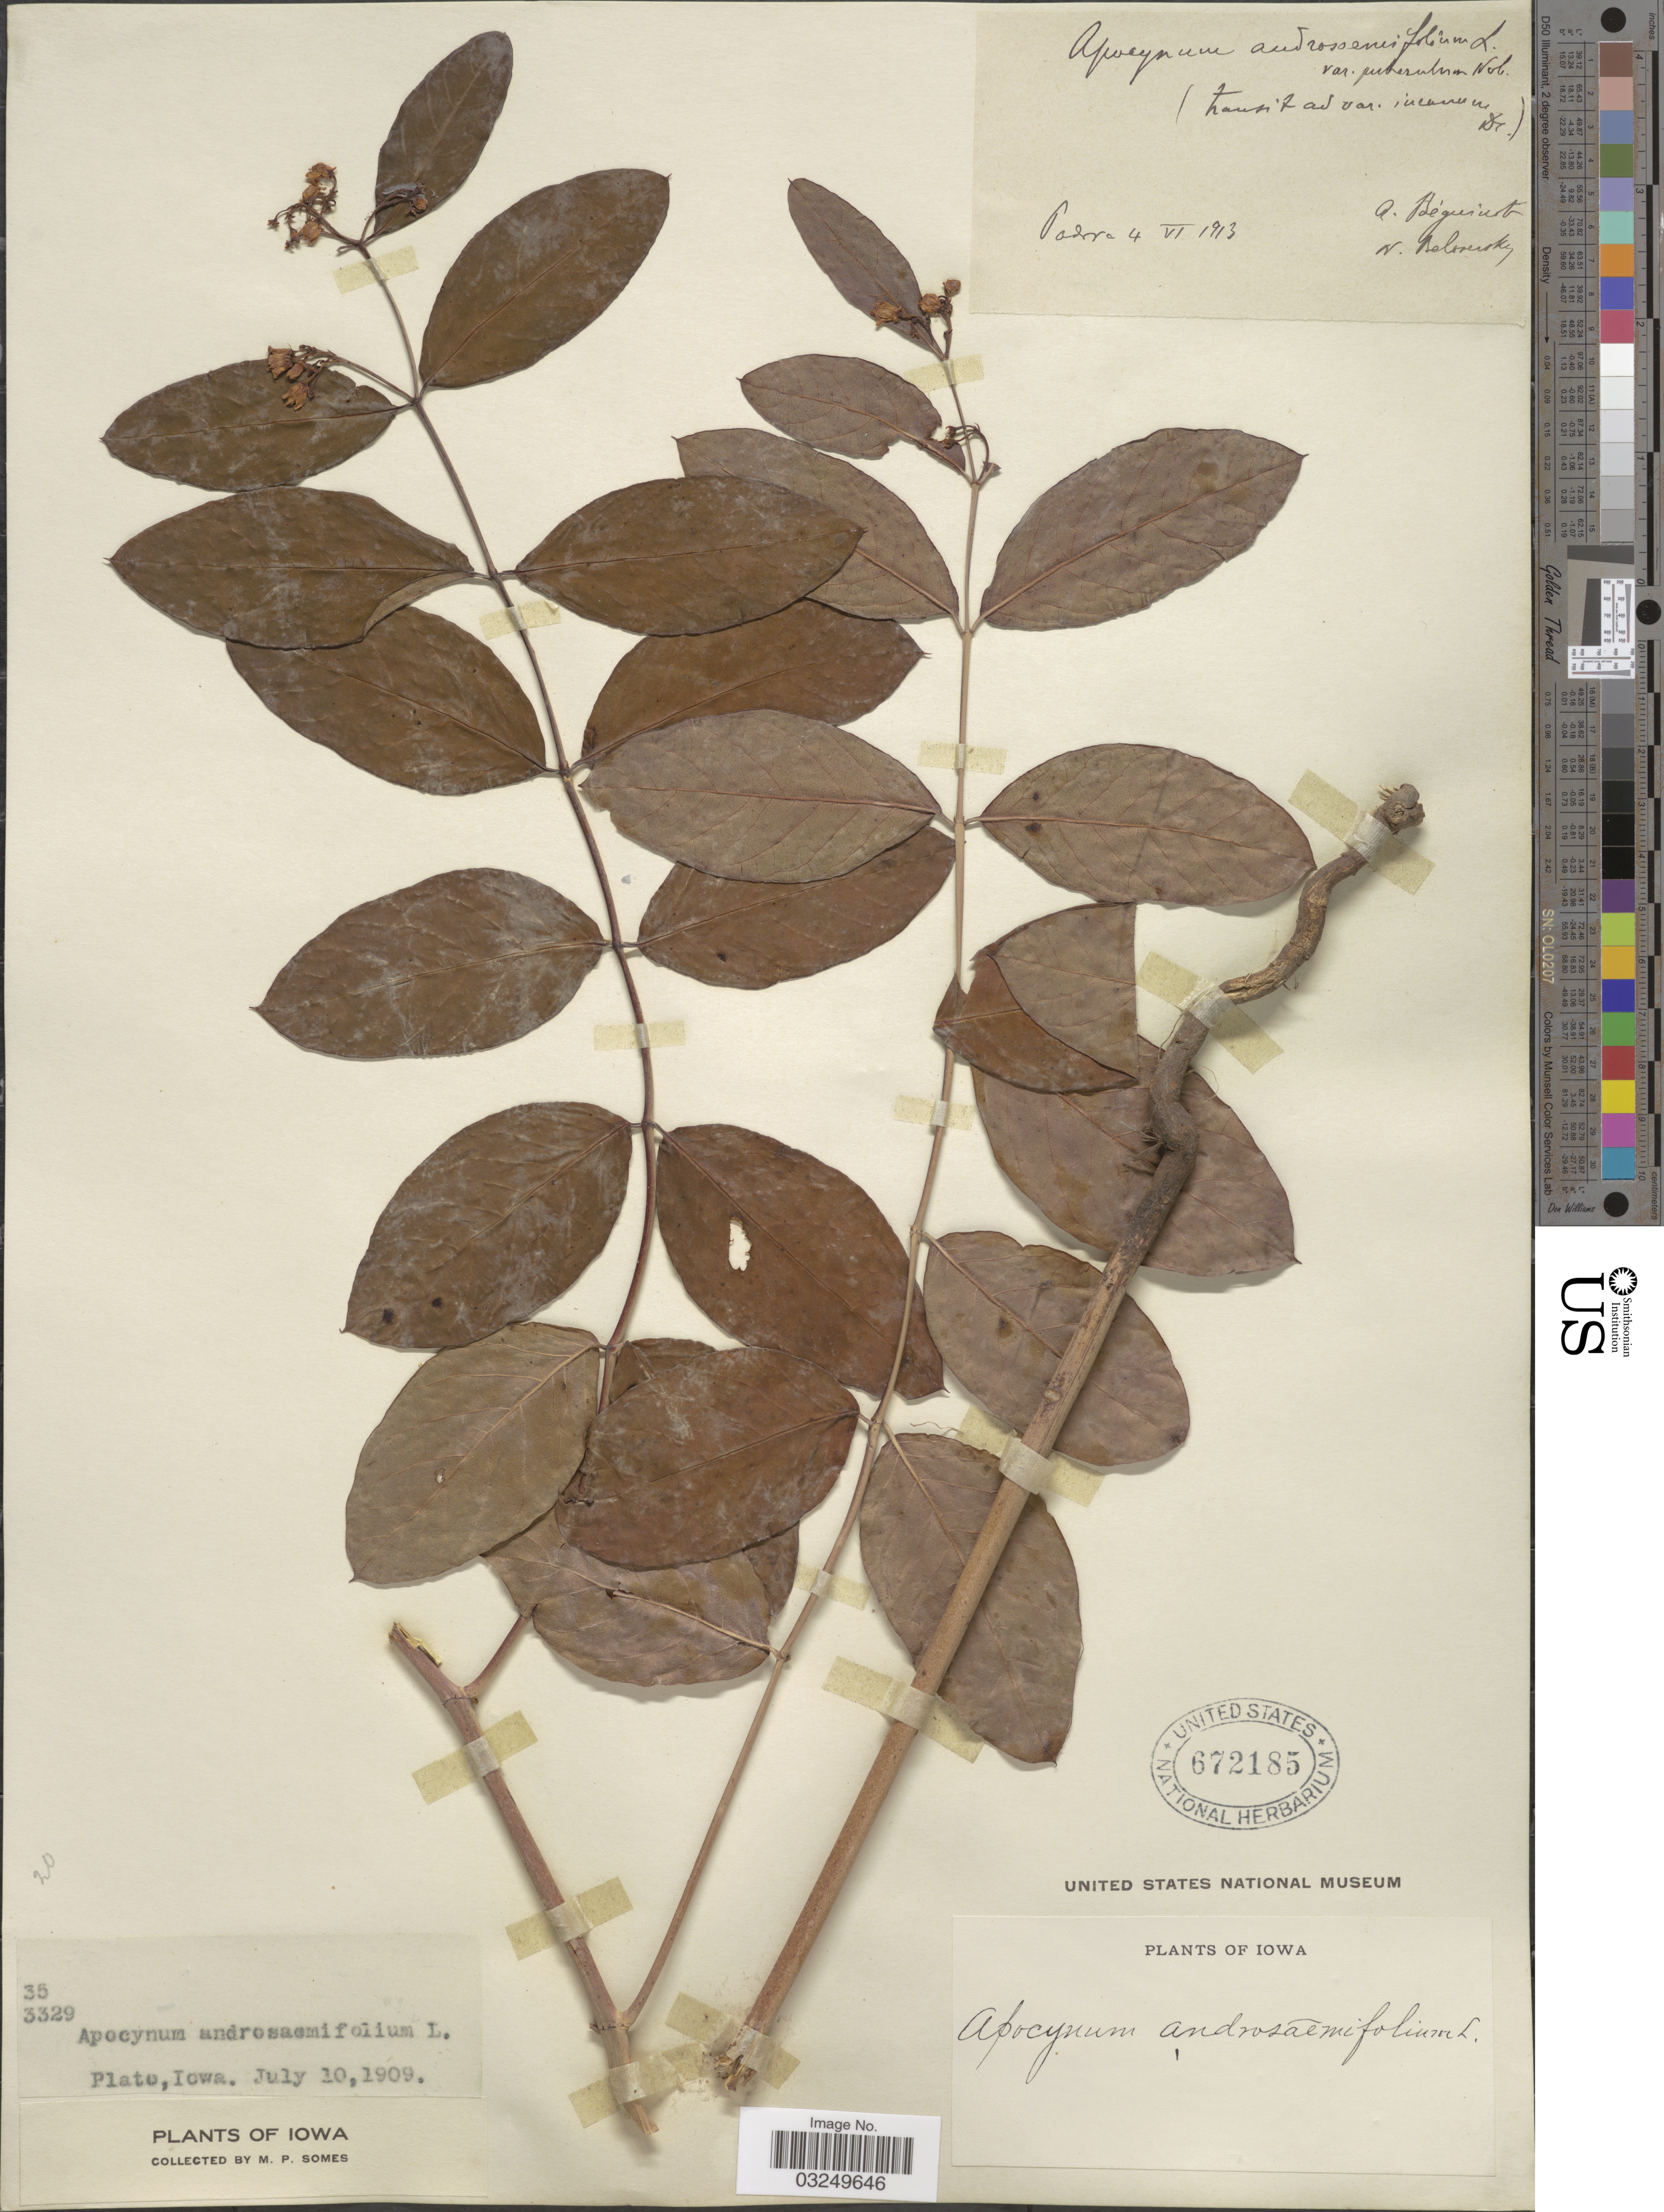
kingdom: Plantae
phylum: Tracheophyta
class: Magnoliopsida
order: Gentianales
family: Apocynaceae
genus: Apocynum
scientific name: Apocynum androsaemifolium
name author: L.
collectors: M. Somes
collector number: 35/3329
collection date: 1909-07-10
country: United States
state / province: Iowa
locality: Plato.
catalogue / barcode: US 672185